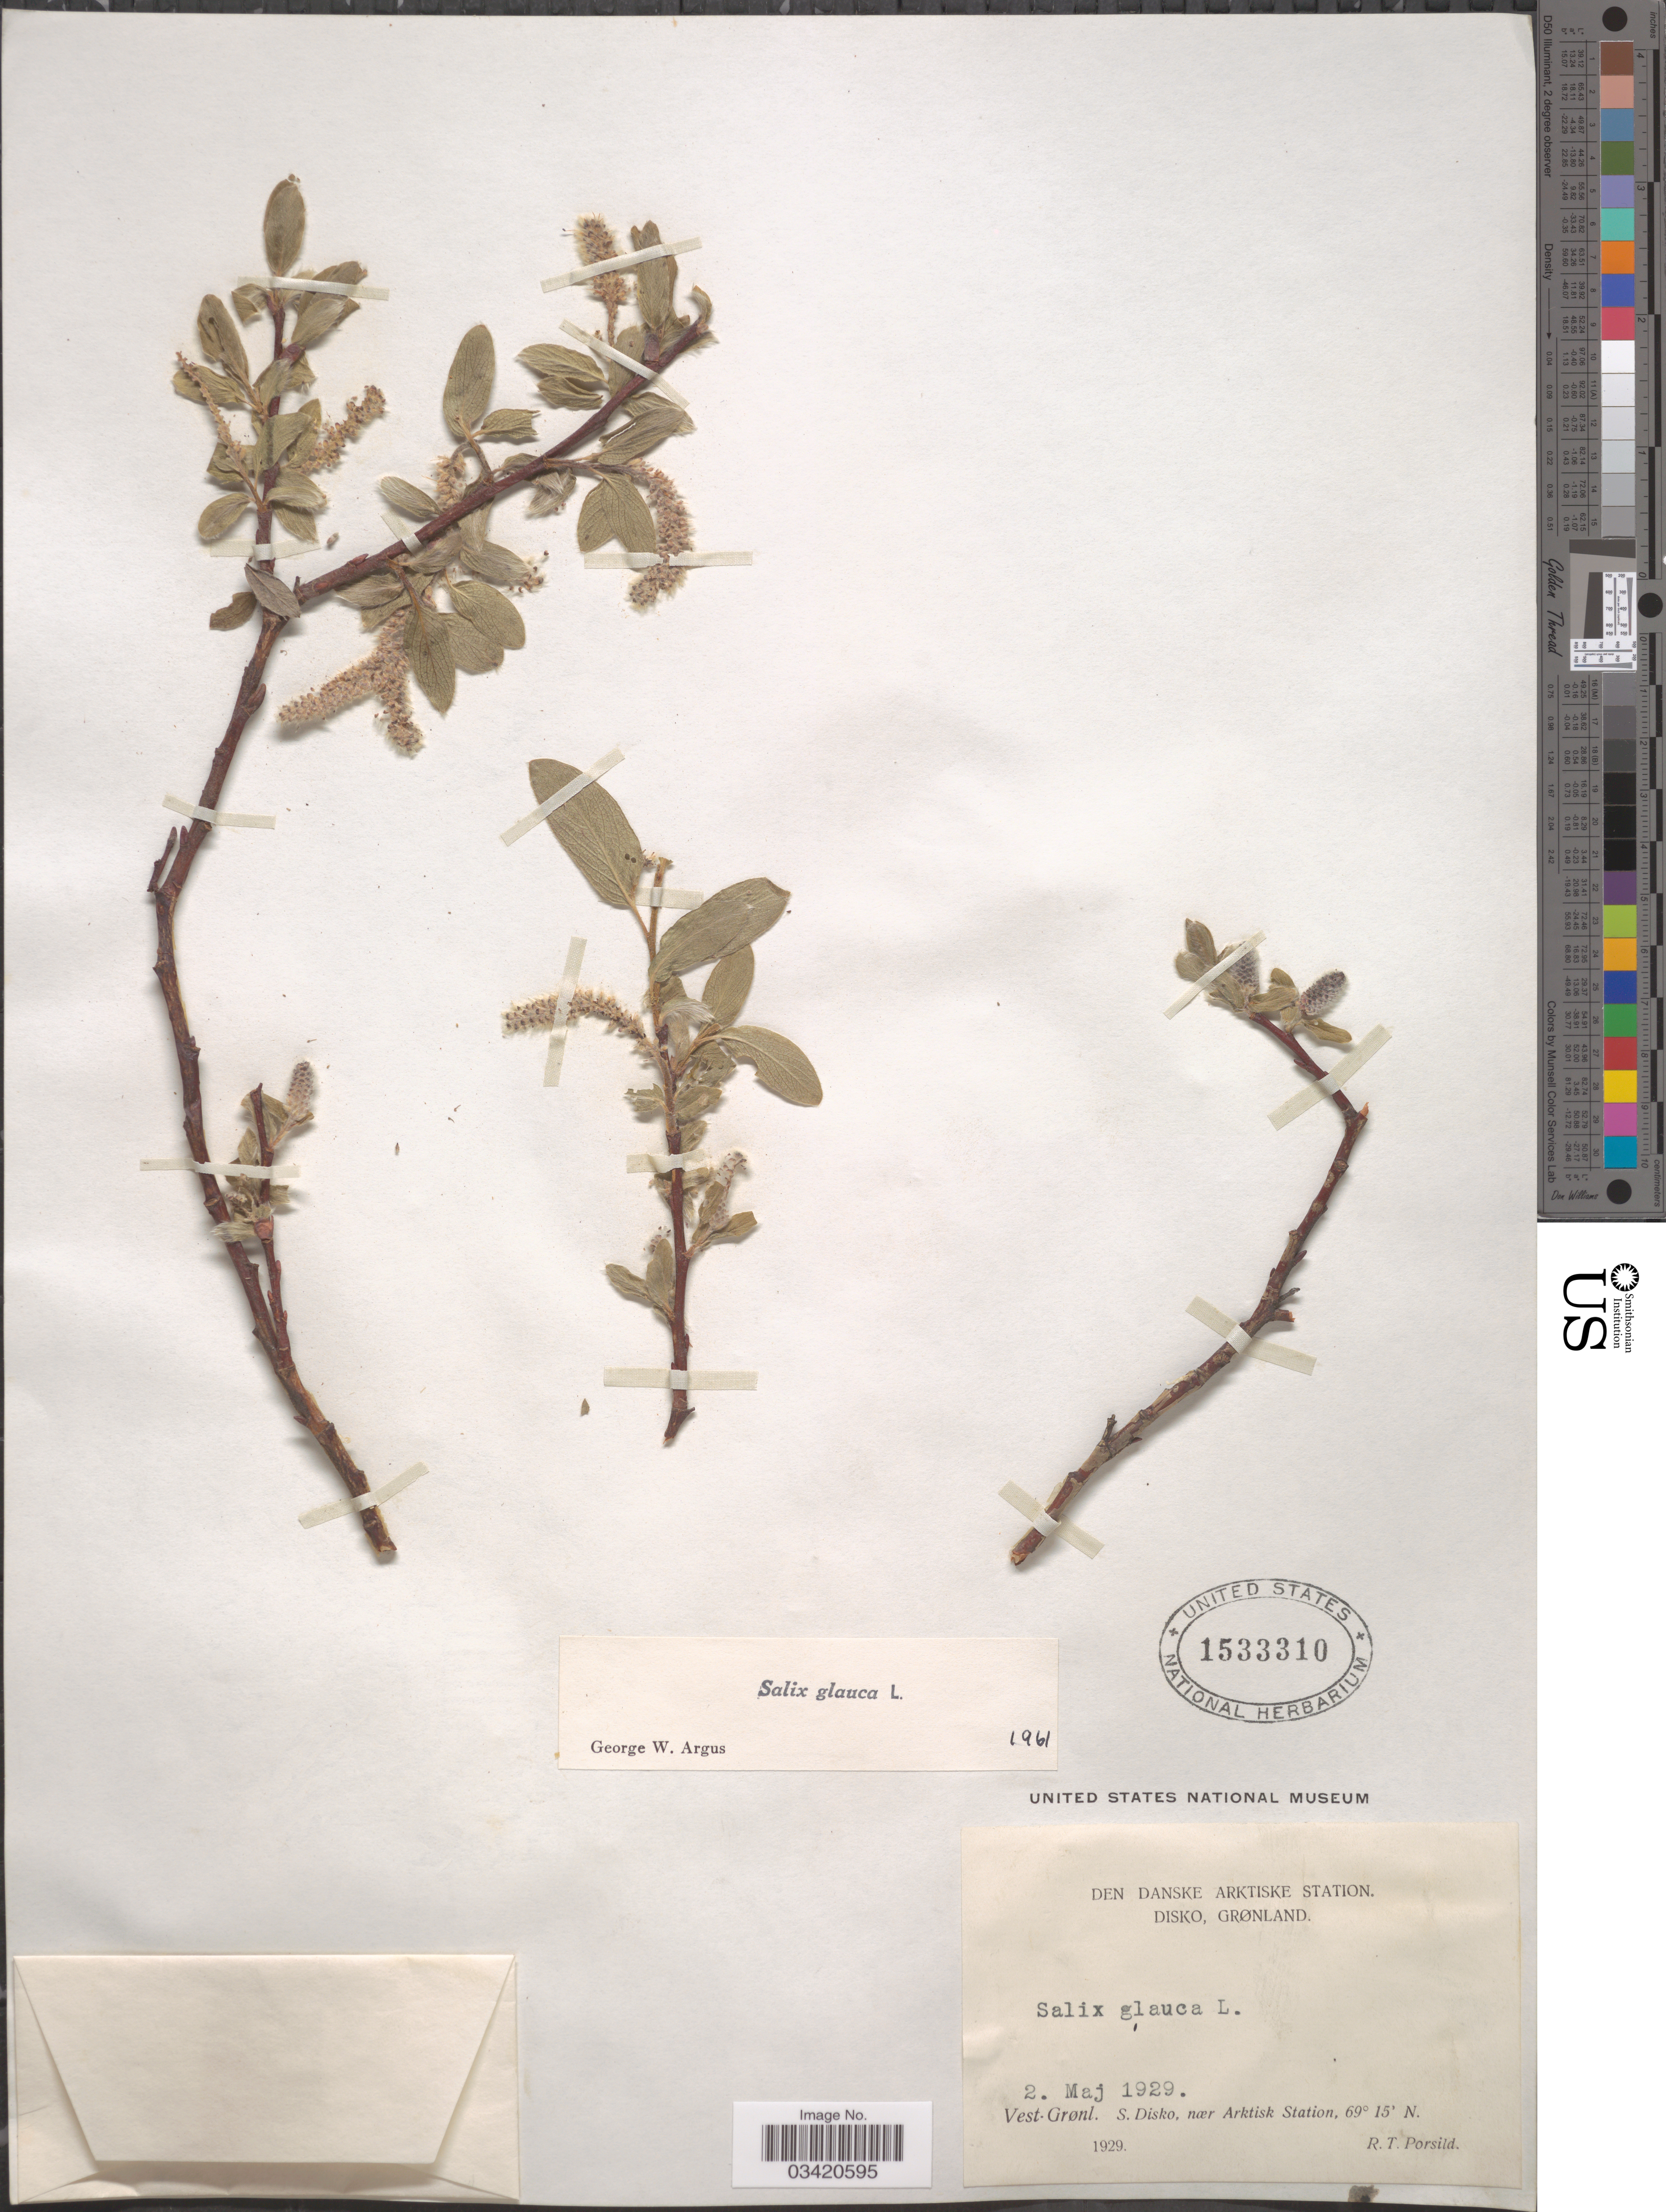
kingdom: Plantae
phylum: Tracheophyta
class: Magnoliopsida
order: Malpighiales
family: Salicaceae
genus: Salix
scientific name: Salix glauca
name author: L.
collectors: R. T. Porsild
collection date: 1929-05-02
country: Greenland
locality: Den Danske Arktiske Station. Disko, Grønland. Vest-Grønl. S. Disko, nær Arktisk Station.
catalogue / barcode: US 1533310